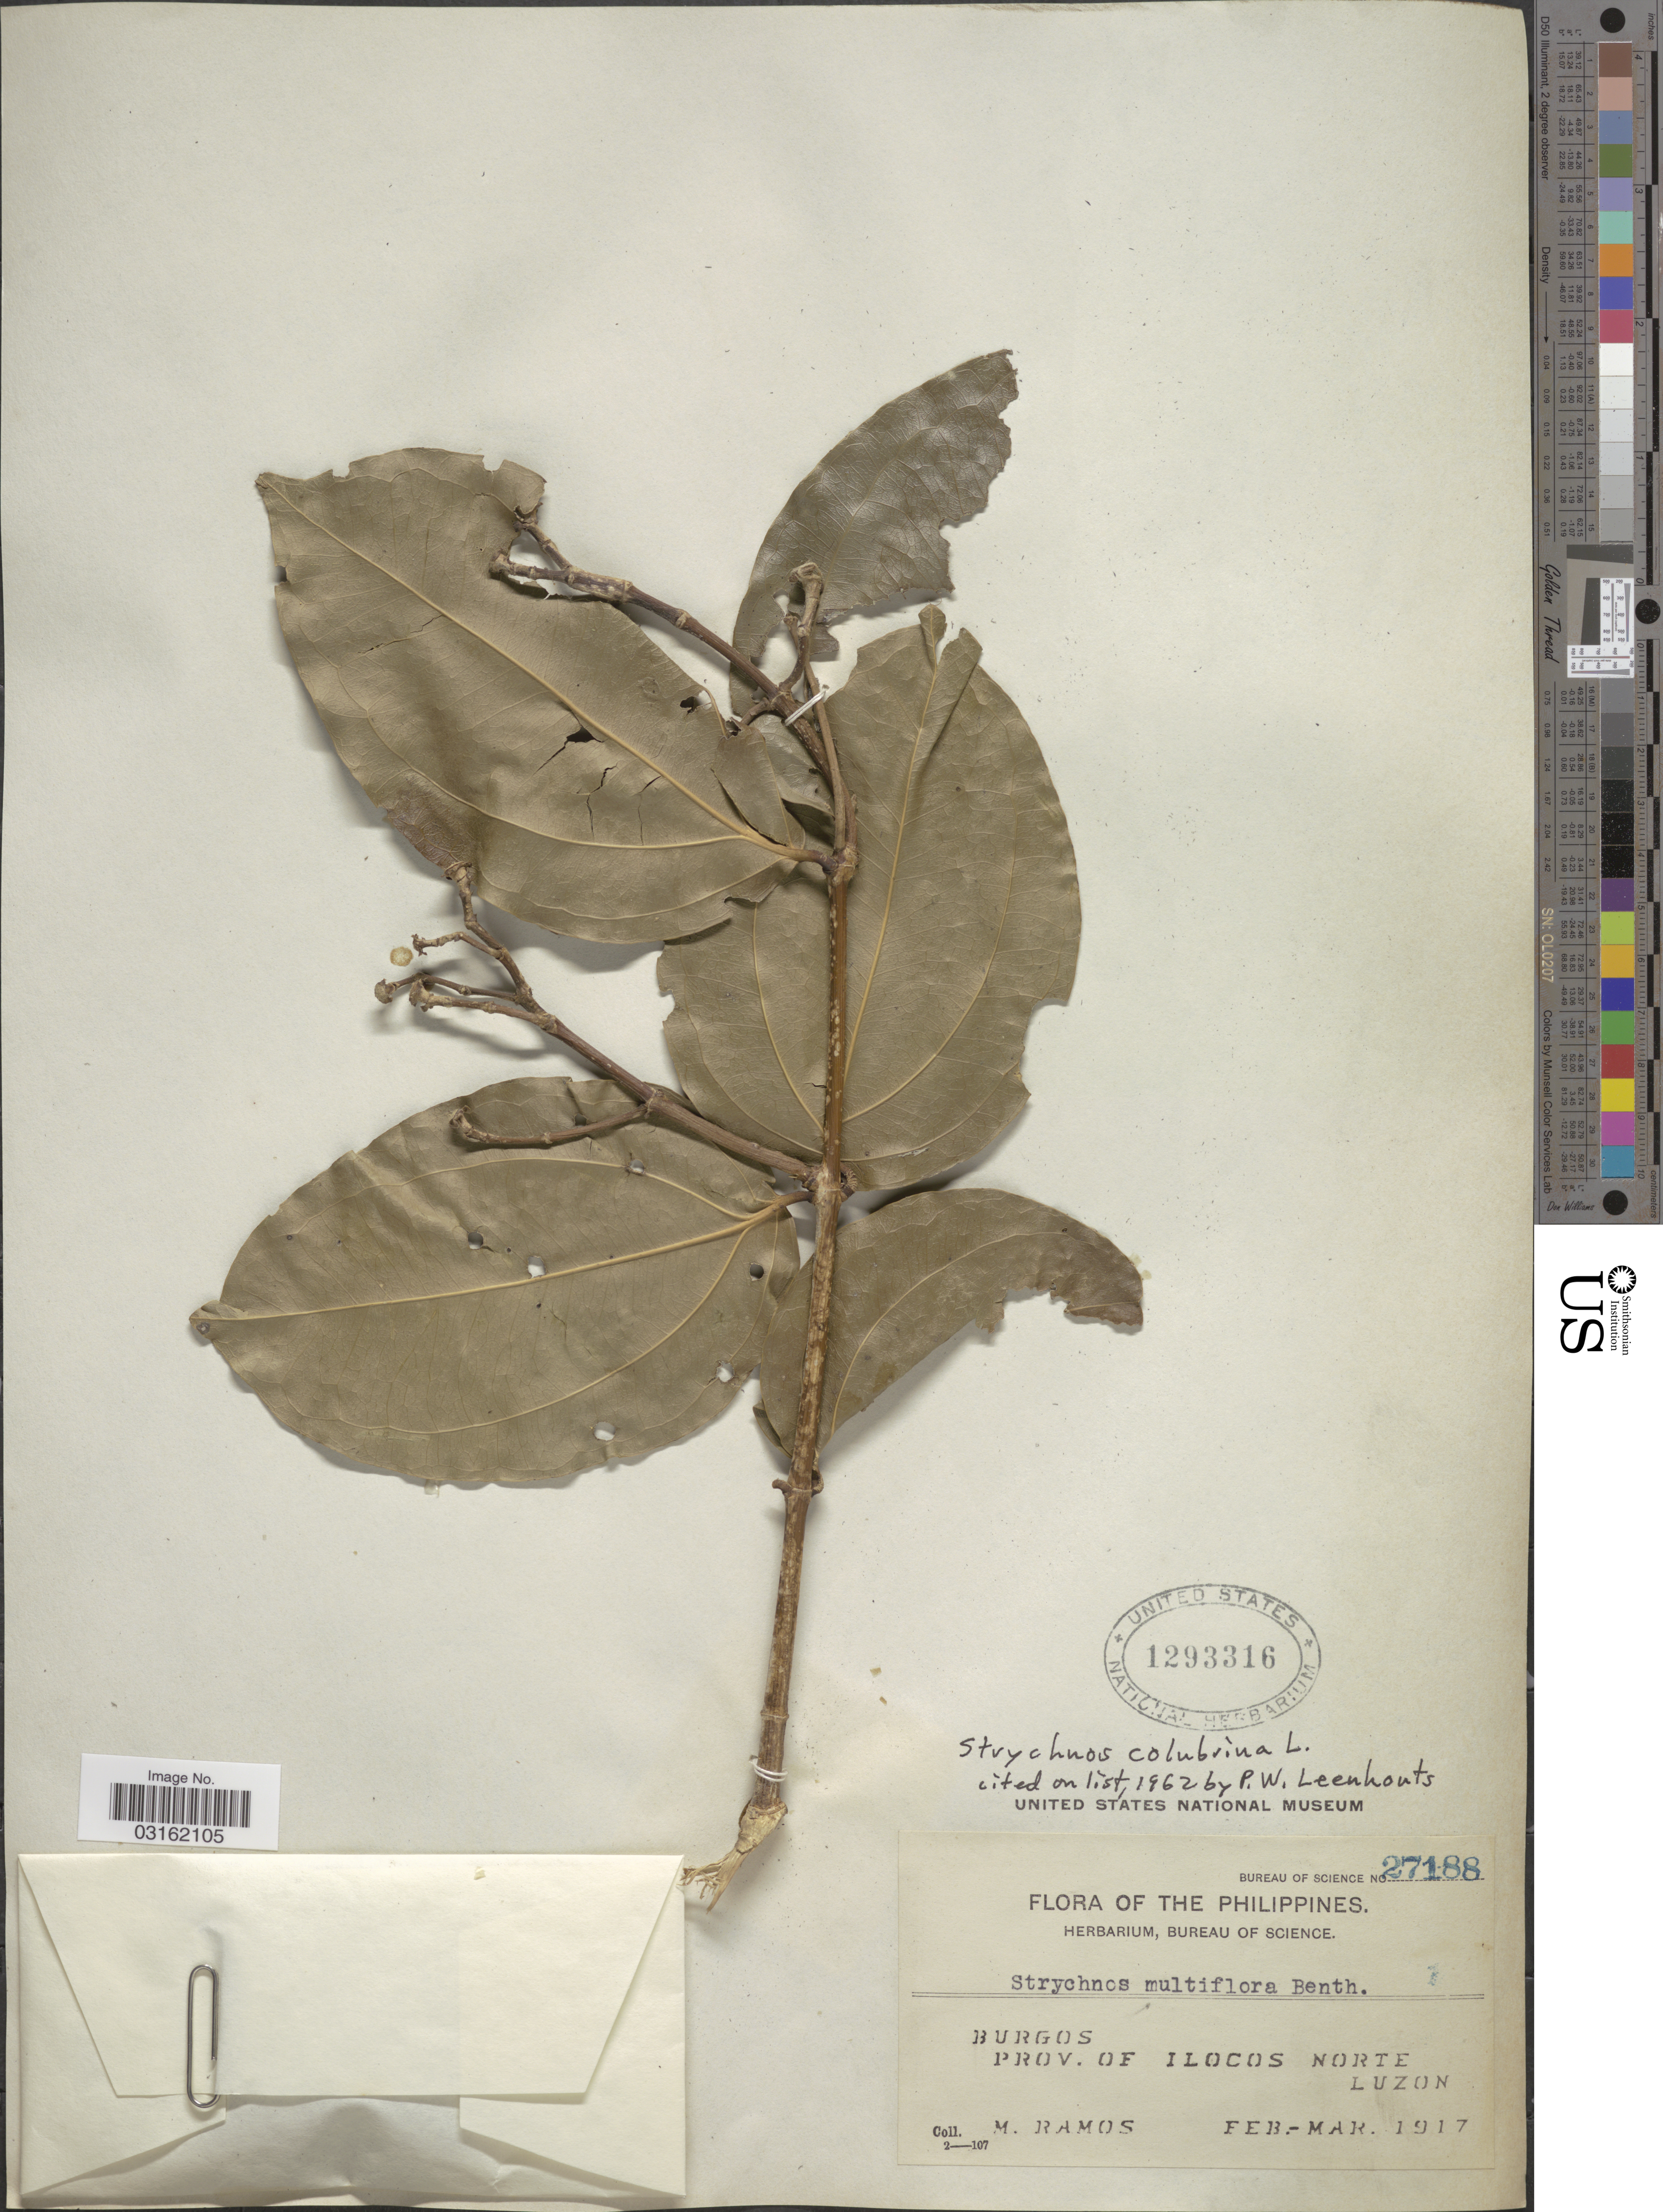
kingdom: Plantae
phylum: Tracheophyta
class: Magnoliopsida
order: Gentianales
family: Loganiaceae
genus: Strychnos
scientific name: Strychnos colubrina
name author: L.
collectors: M. Ramos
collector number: Bureau of science 27188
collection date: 1917-02/1917-03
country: Philippines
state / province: Ilocos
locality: Burgos, Prov. of Ilocos Norte, Luzon.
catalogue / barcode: US 1293316